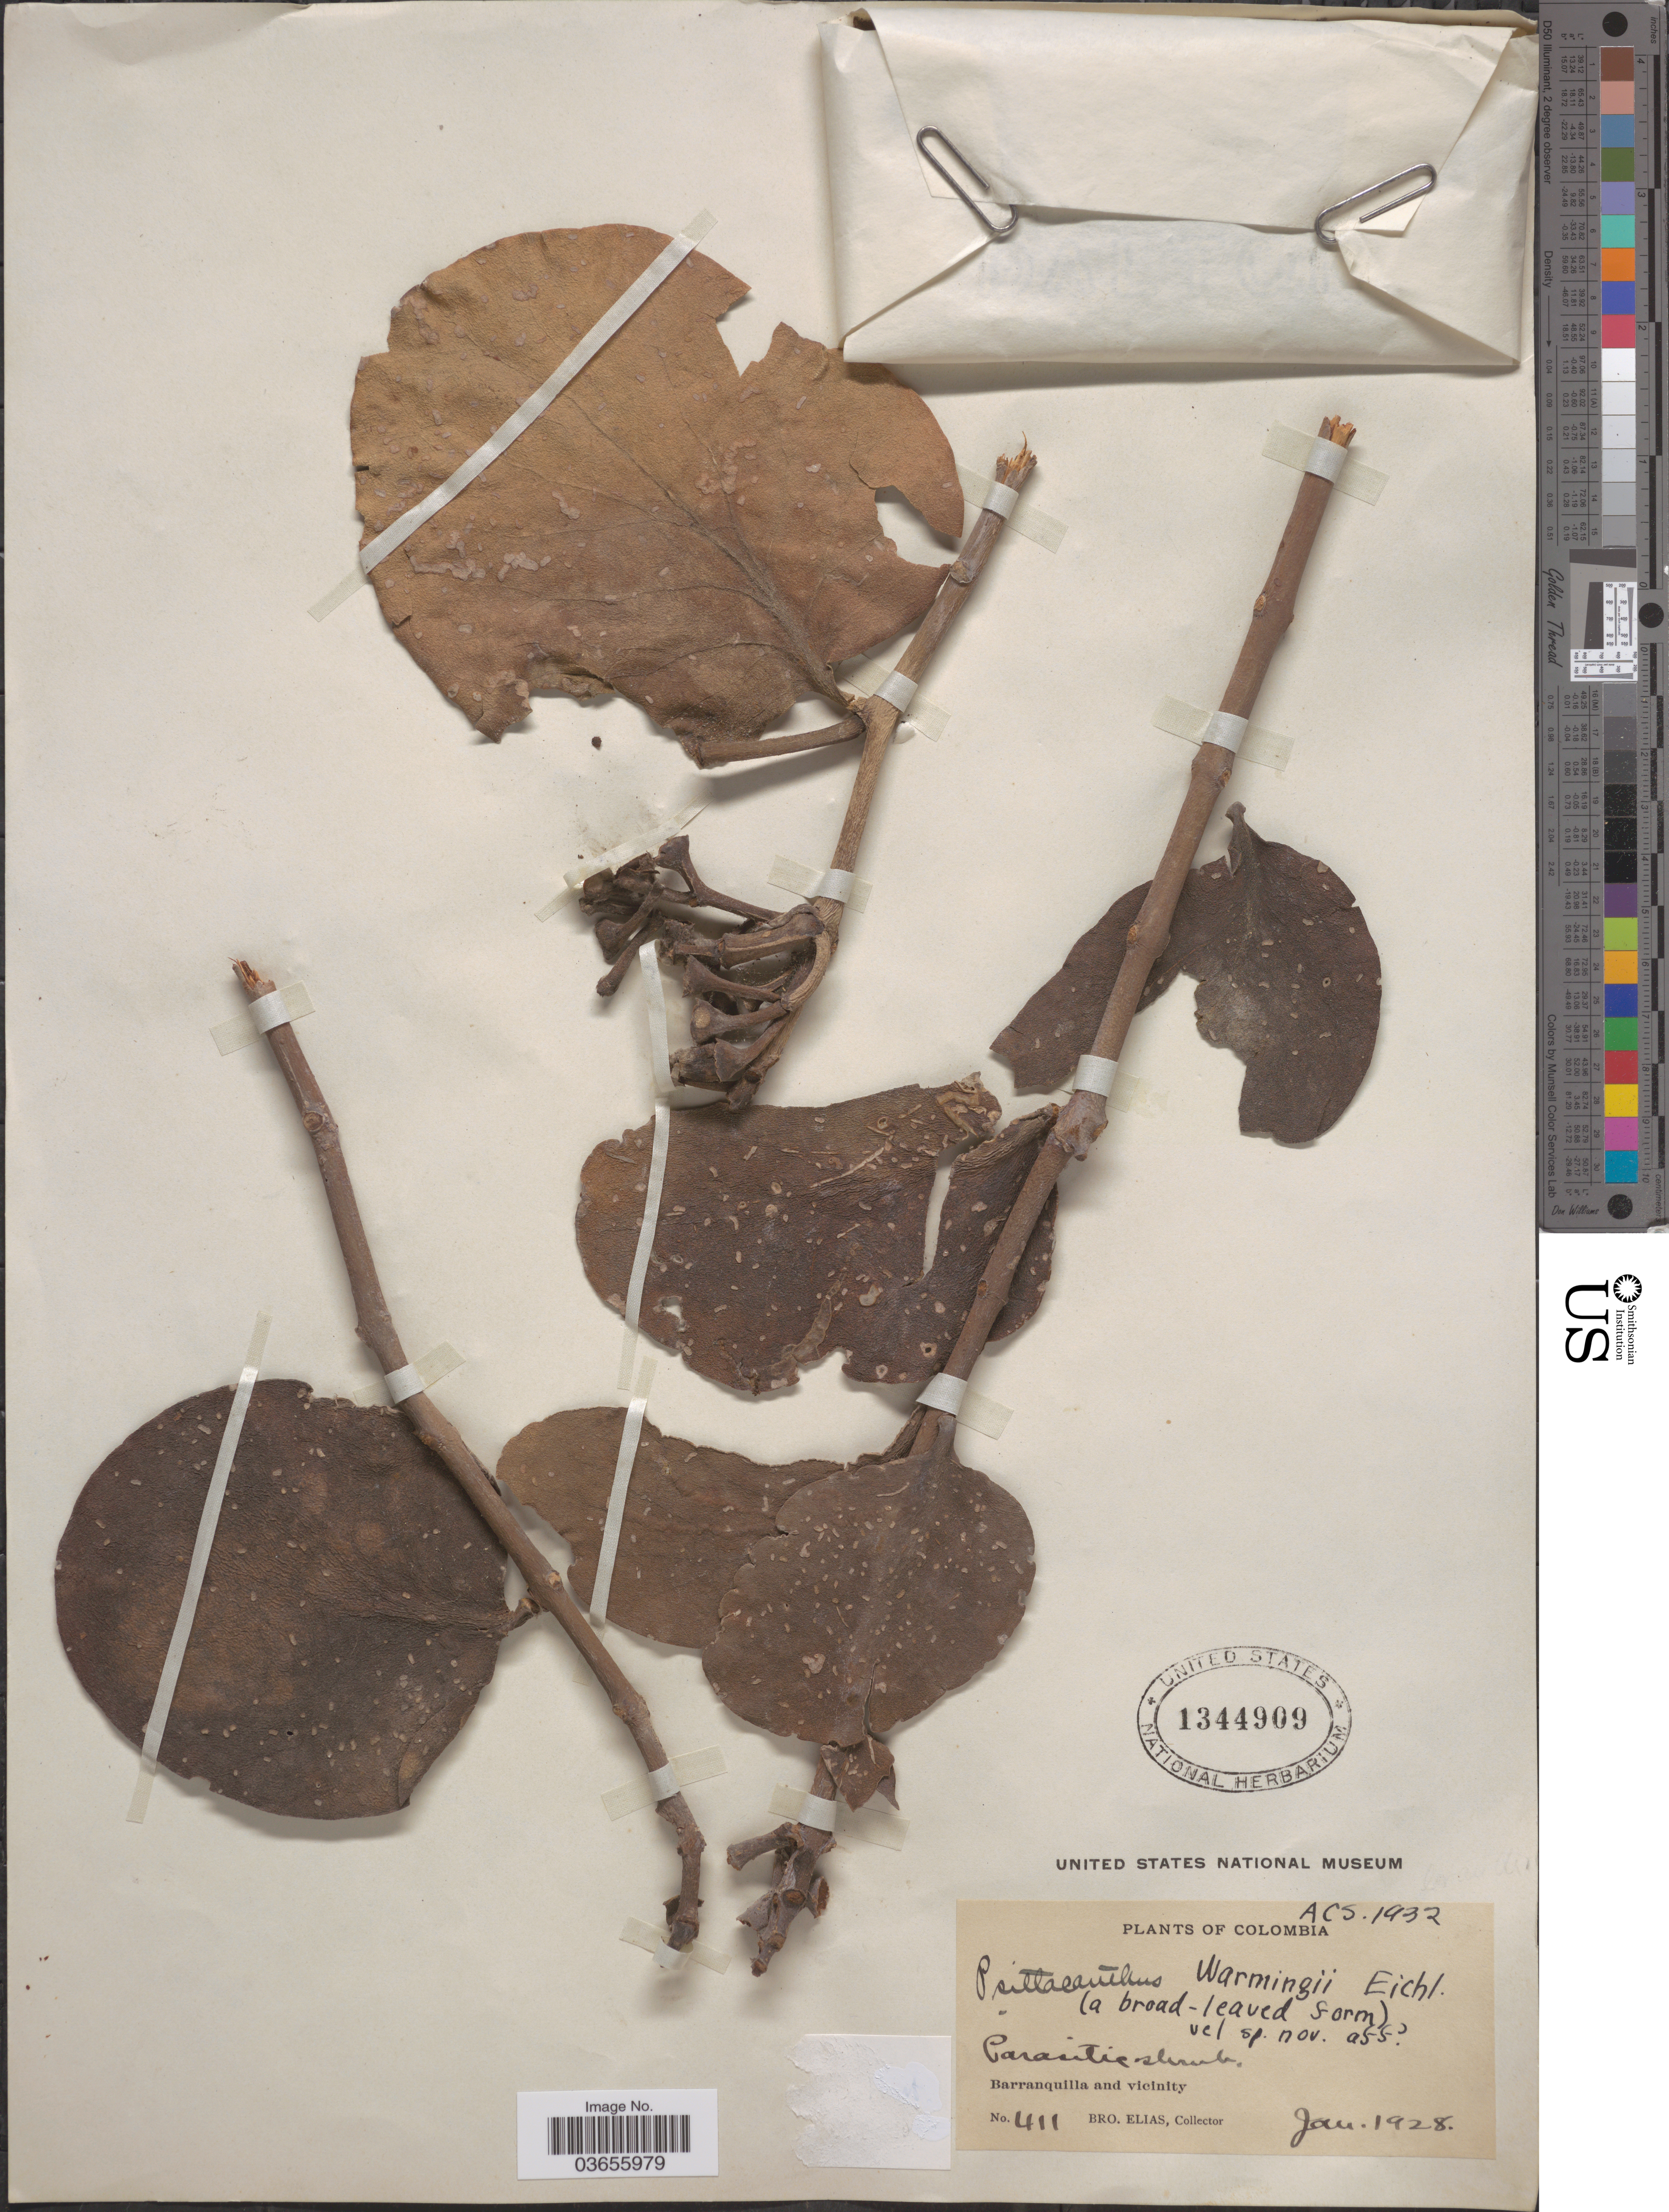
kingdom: Plantae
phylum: Tracheophyta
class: Magnoliopsida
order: Santalales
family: Loranthaceae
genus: Psittacanthus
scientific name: Psittacanthus sp.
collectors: Bro. Elias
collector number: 411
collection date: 1928-01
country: Colombia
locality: Barranquilla and vicinity.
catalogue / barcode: US 1344909